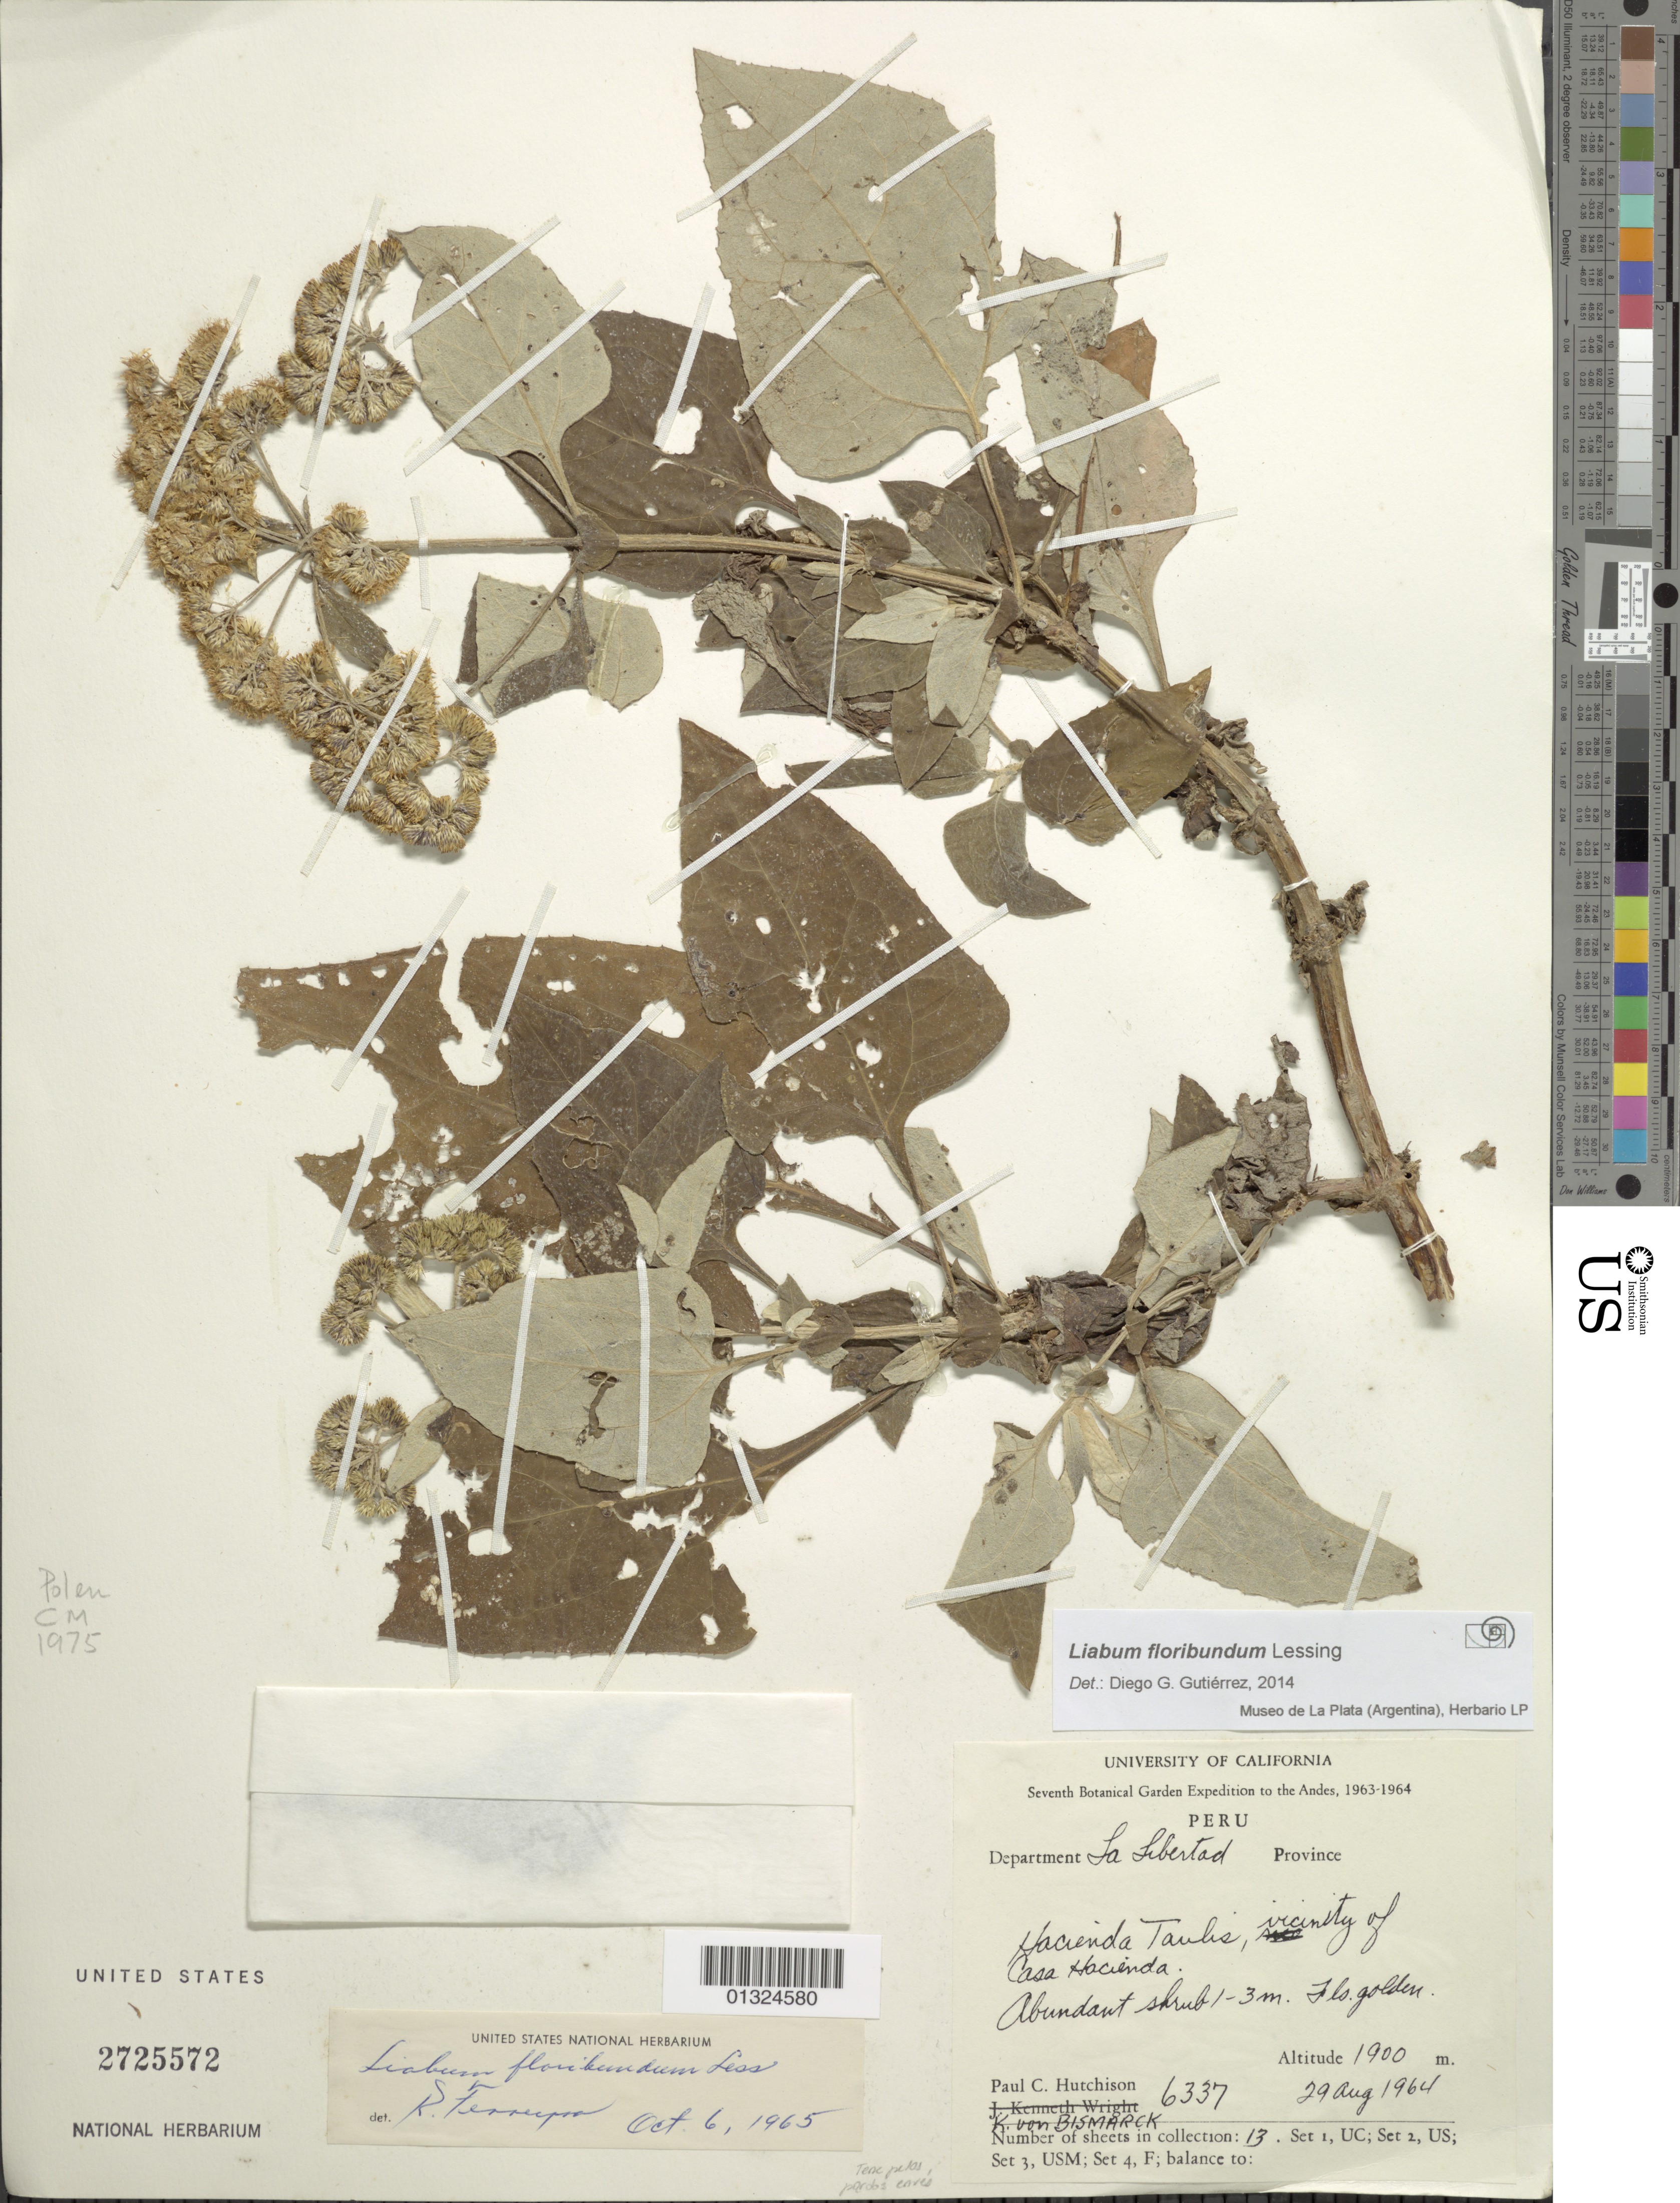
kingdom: Plantae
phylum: Tracheophyta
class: Magnoliopsida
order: Asterales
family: Asteraceae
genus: Liabum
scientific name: Liabum floribundum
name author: Less.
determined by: Gutierrez, D. G.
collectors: P. C. Hutchison & K. von Bismarck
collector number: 6337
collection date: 1964-08-29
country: Peru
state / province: Cajamarca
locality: Prov. Hualgayoc. Hacienda Taulis, vicinity of the Casa Hacienda.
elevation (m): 1900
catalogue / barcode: US 2725572